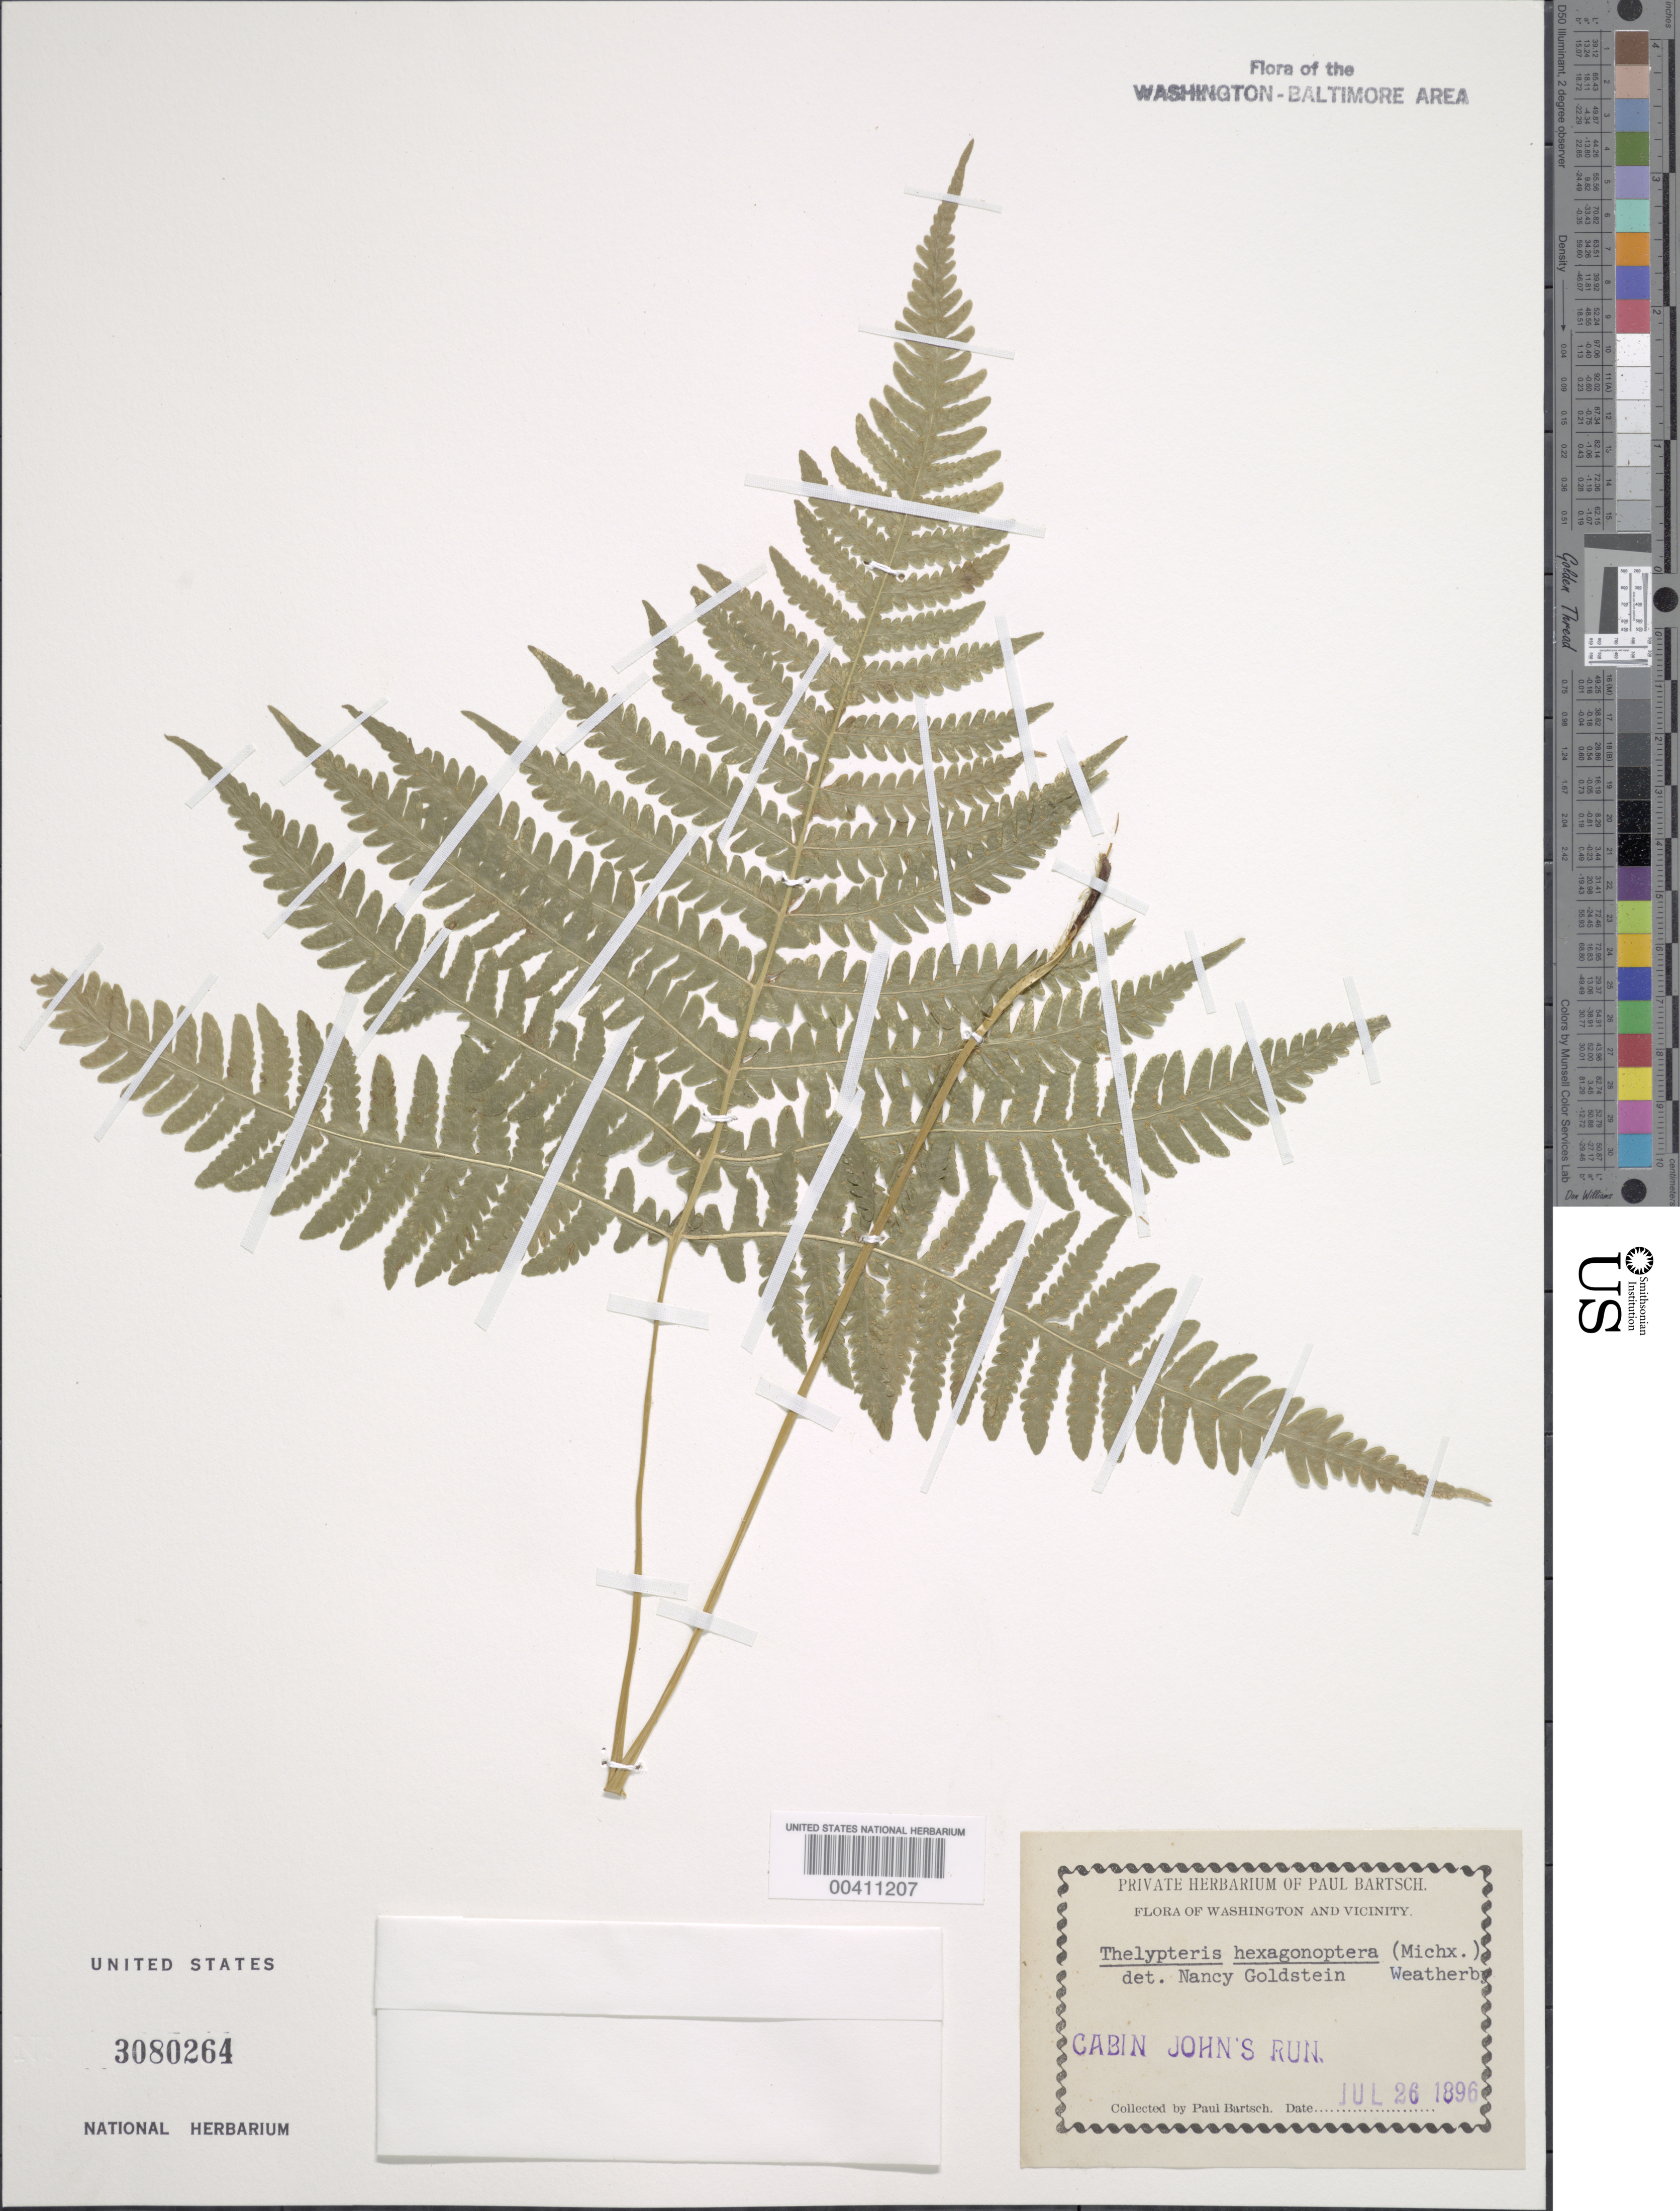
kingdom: Plantae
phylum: Tracheophyta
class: Polypodiopsida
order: Polypodiales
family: Thelypteridaceae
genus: Phegopteris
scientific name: Phegopteris hexagonoptera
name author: (Michx.) Fée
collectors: P. Bartsch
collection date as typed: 26 Jul 1896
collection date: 1896-07-26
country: United States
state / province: Maryland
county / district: Montgomery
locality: Cabin John Run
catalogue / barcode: US 3080264